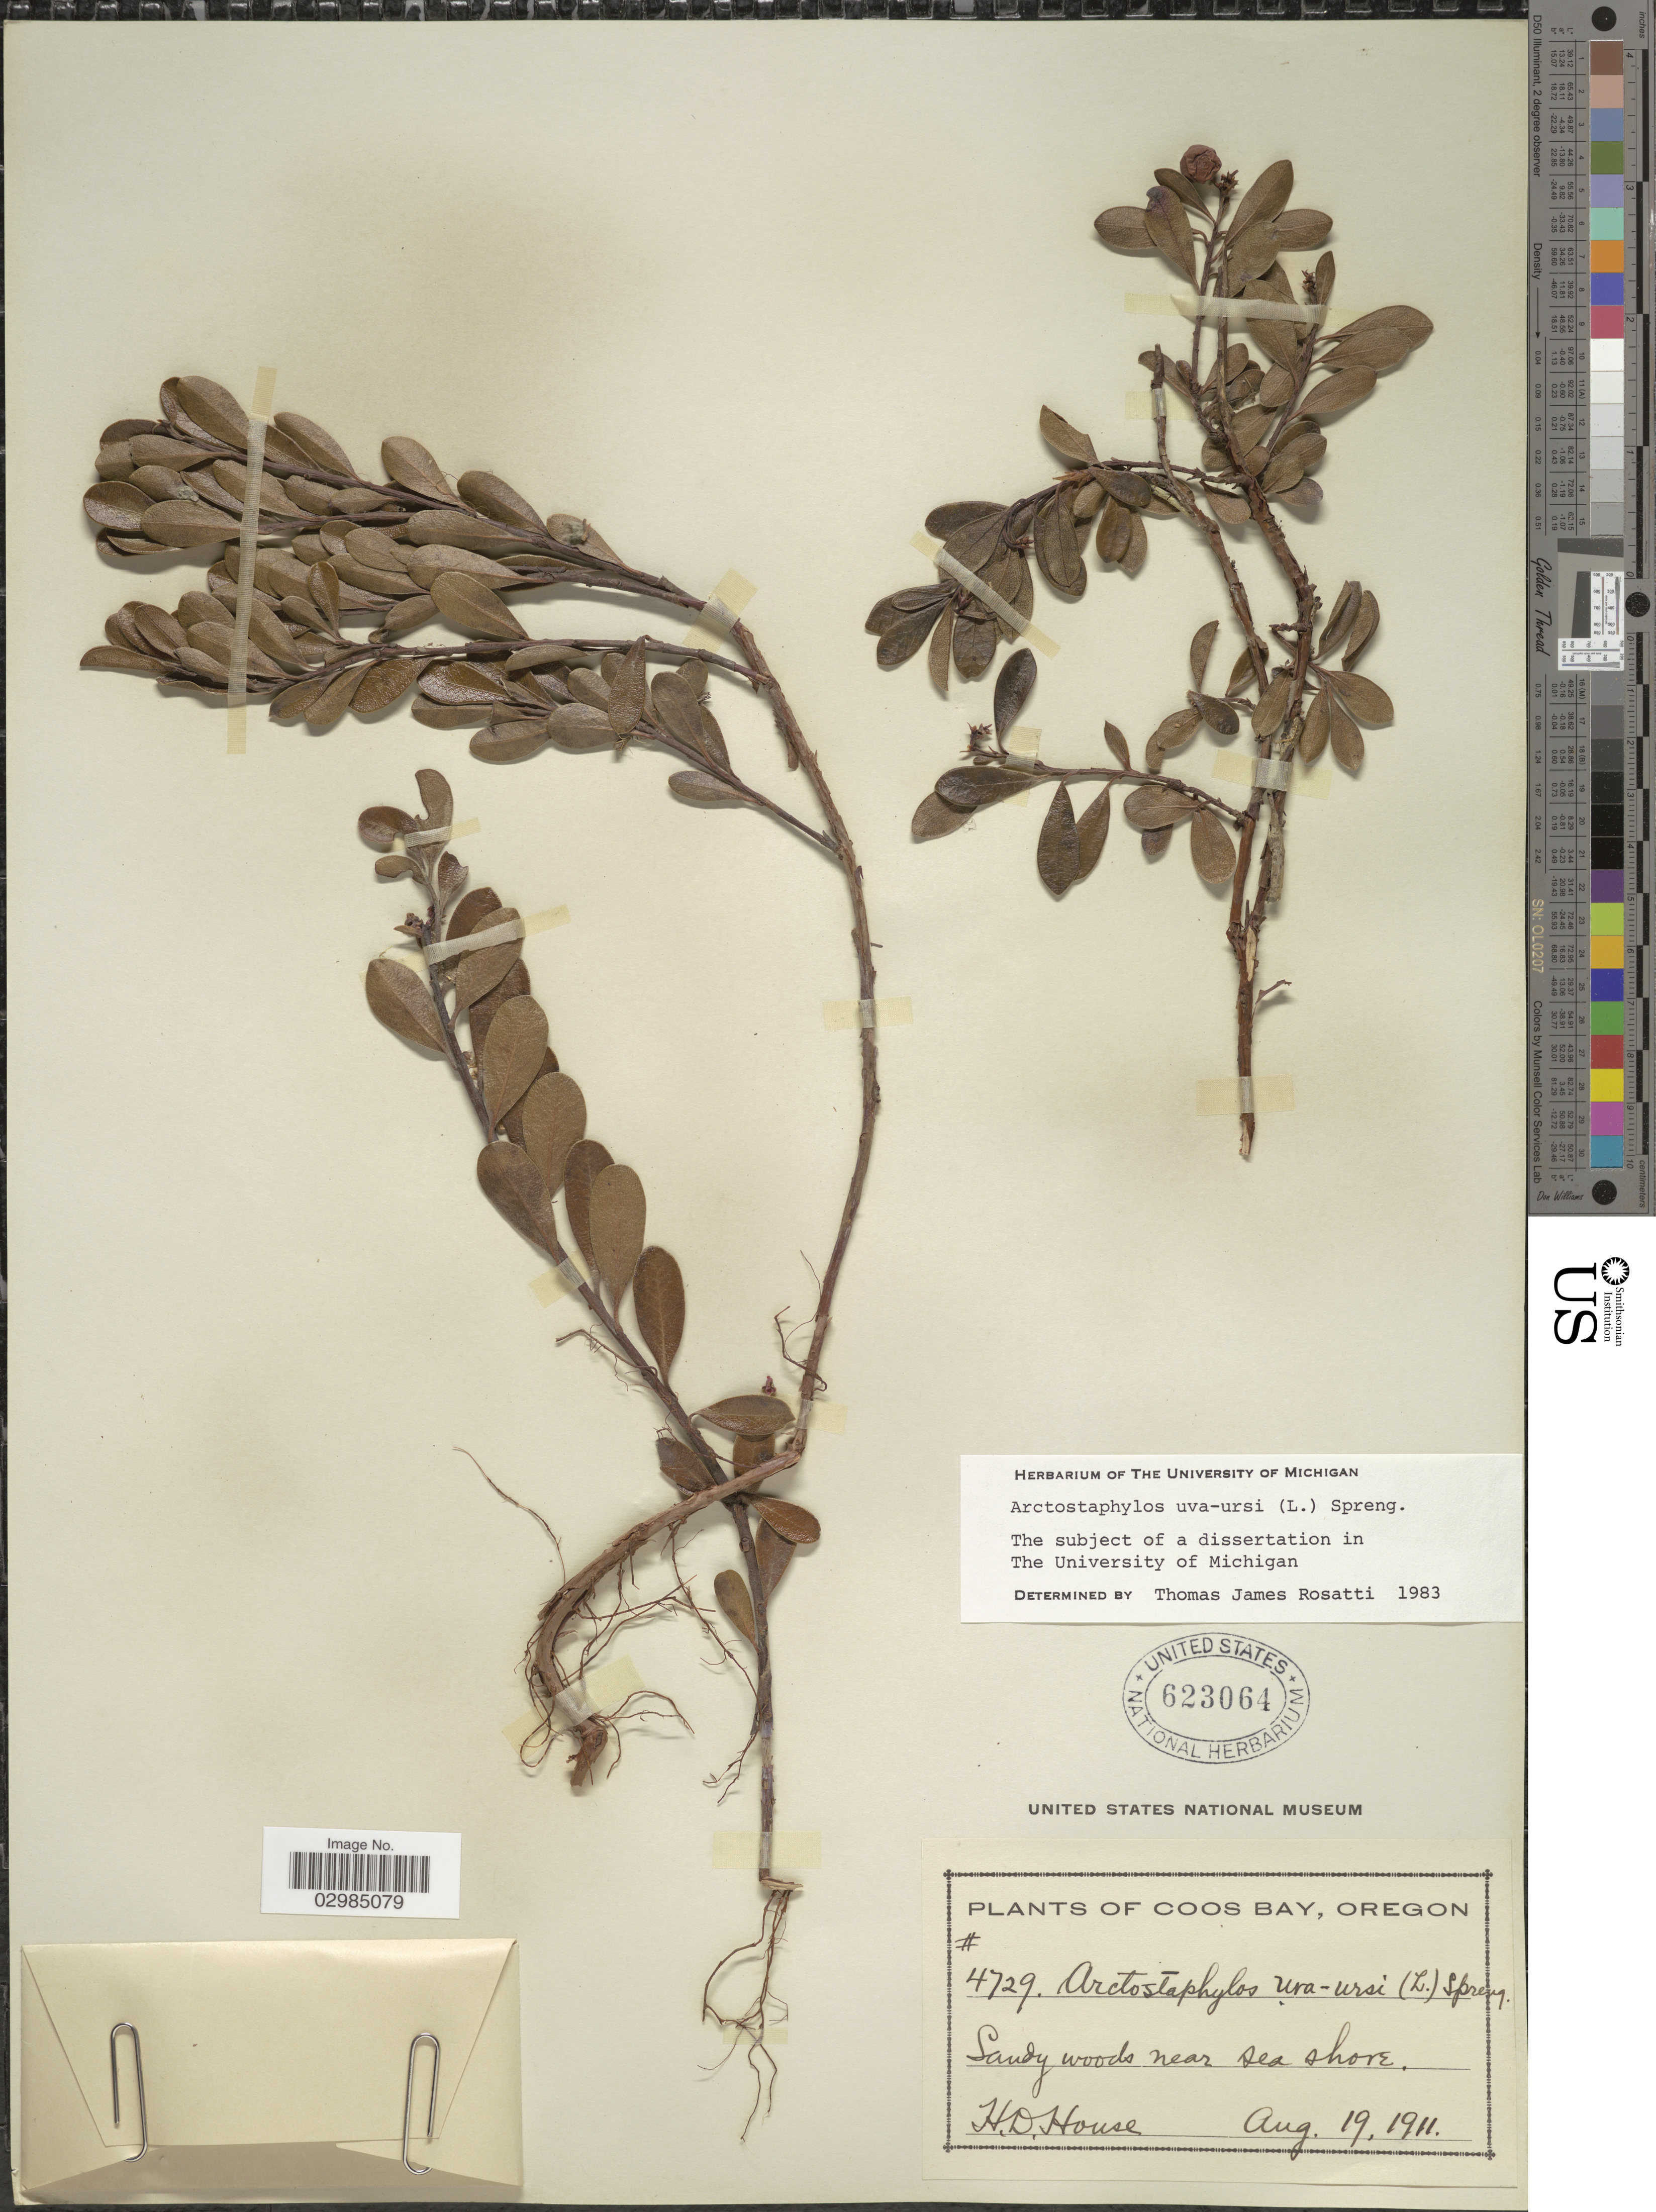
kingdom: Plantae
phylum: Tracheophyta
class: Magnoliopsida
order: Ericales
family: Ericaceae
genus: Arctostaphylos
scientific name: Arctostaphylos uva-ursi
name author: (L.) Spreng.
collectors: H. D. House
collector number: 4729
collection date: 1911-08-19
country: United States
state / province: Oregon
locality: Coos Bay. Sandy woods near sea shore.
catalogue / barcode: US 623064